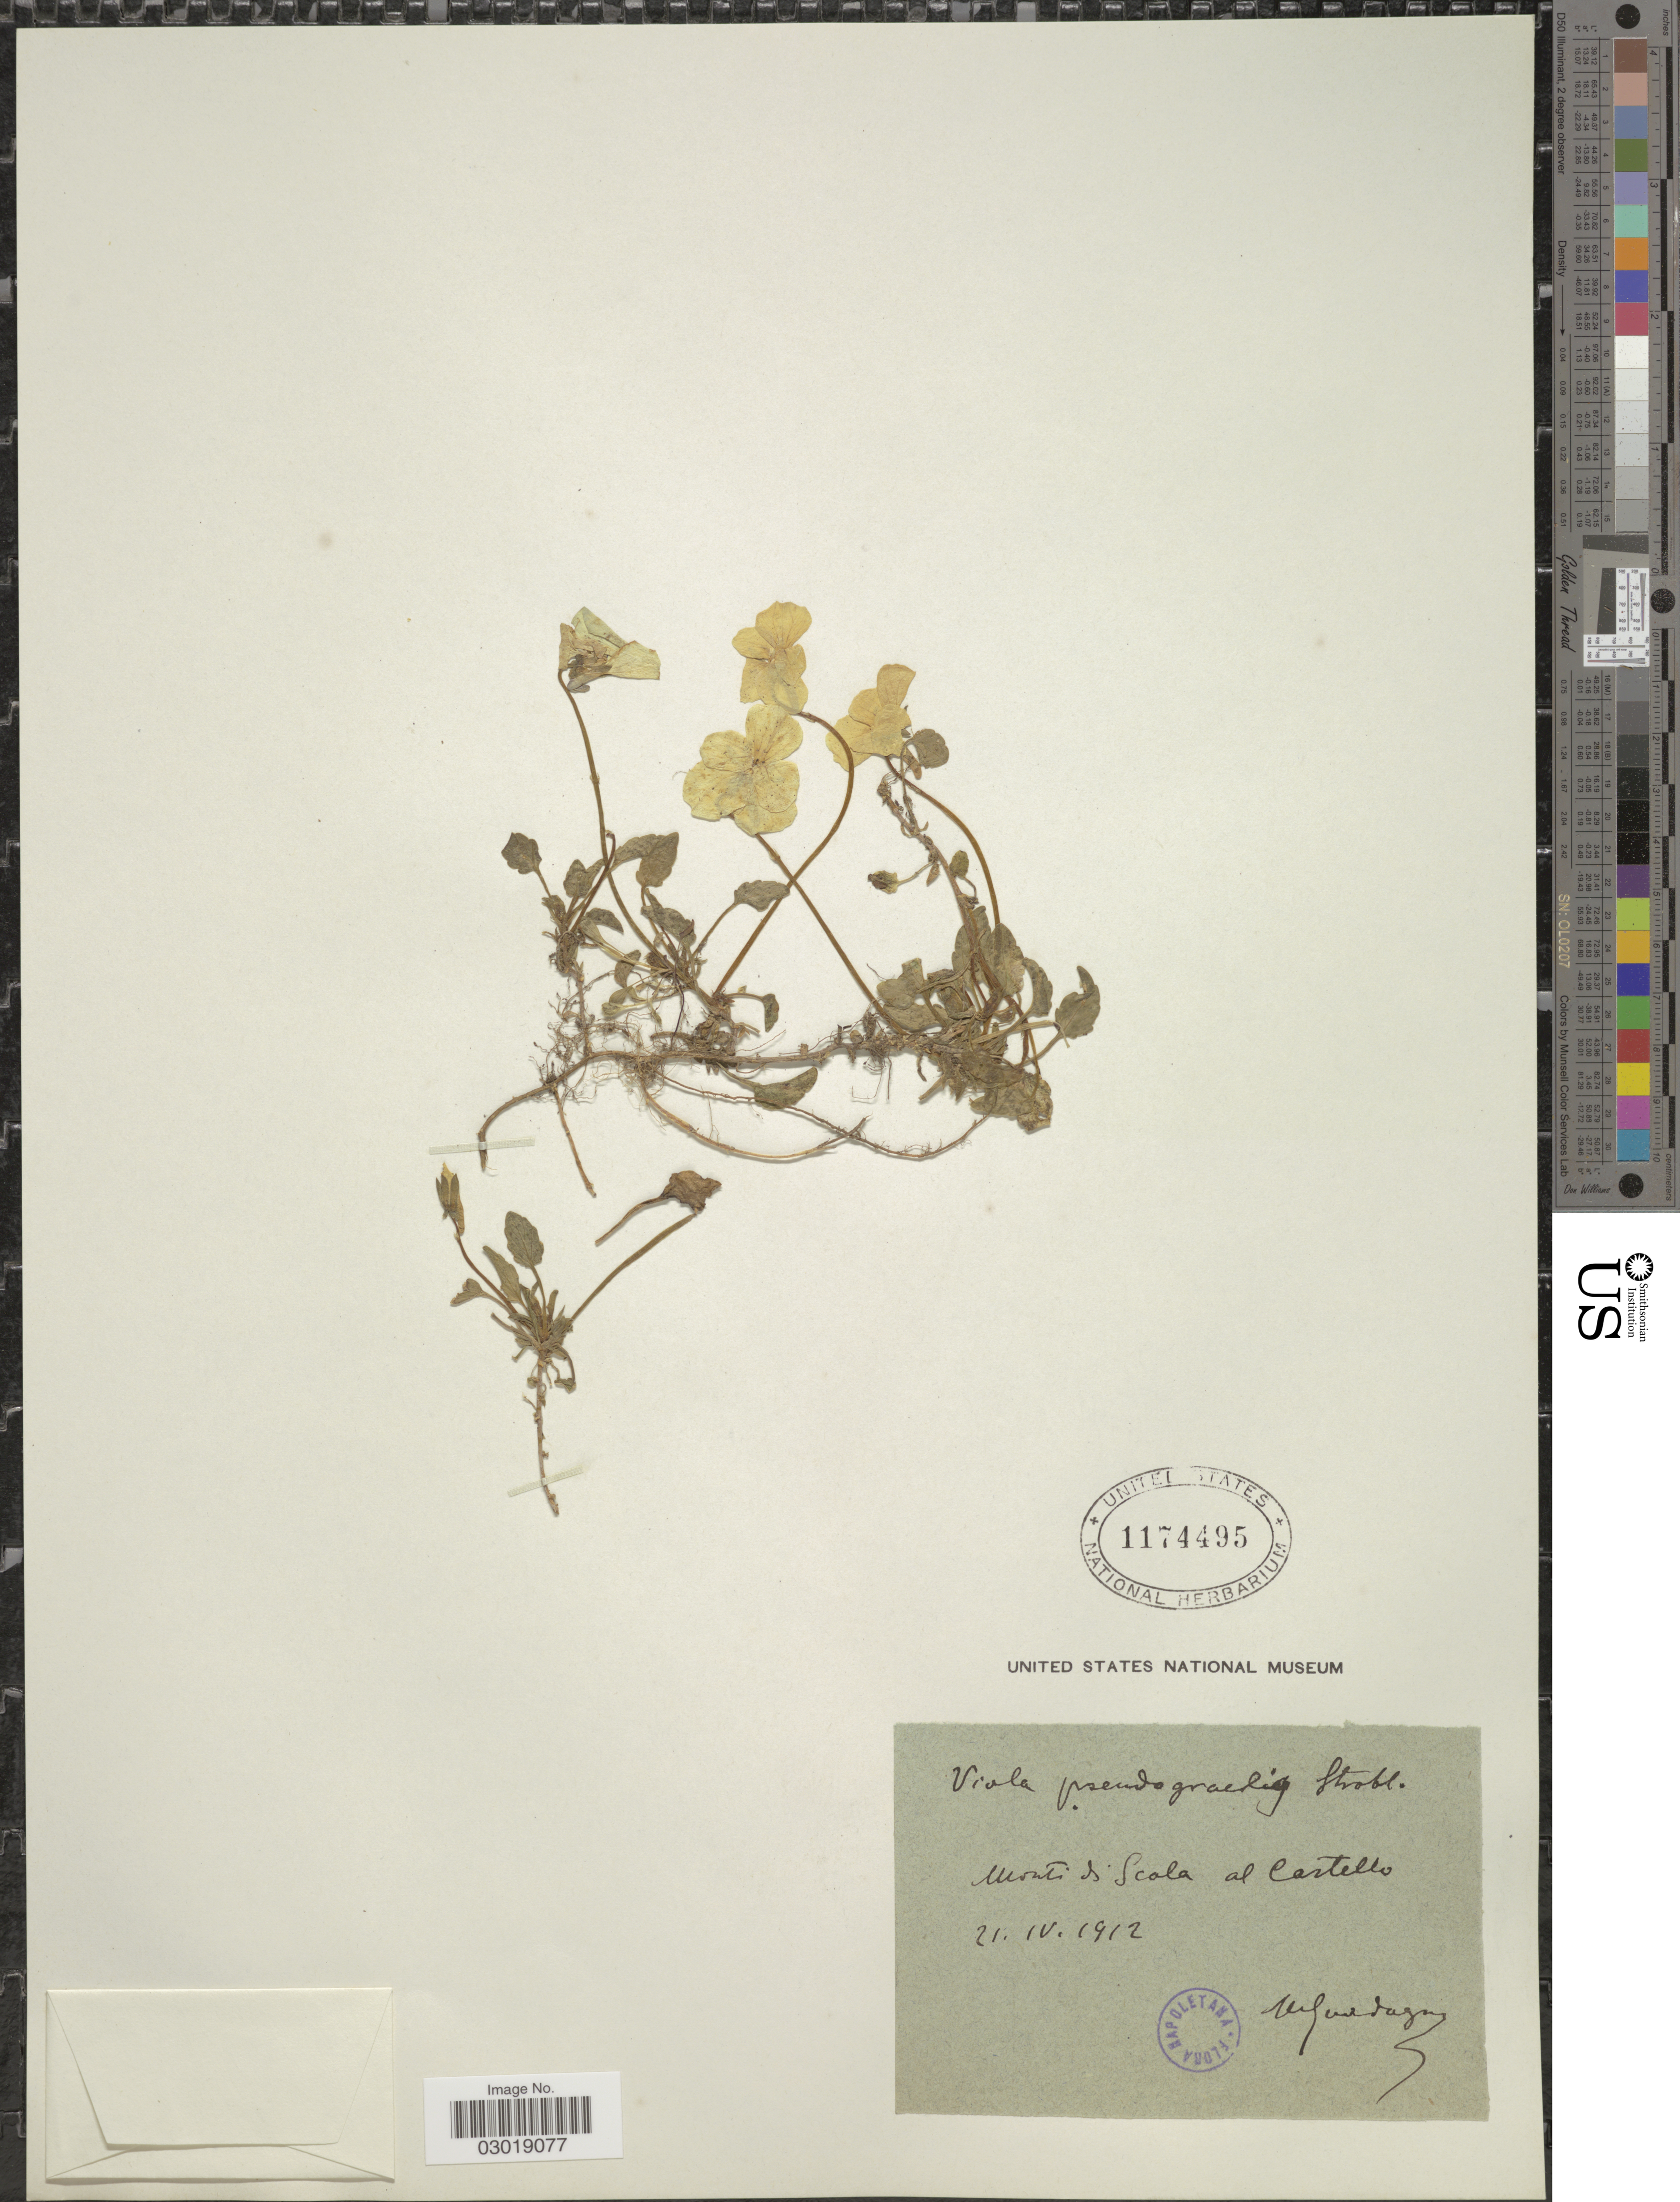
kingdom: Plantae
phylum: Tracheophyta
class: Magnoliopsida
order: Malpighiales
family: Violaceae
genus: Viola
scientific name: Viola pseudogracilis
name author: Strobl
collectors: M. Guadagno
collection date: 1912-04-21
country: Italy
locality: Monti di Scala al Castello.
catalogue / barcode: US 1174495